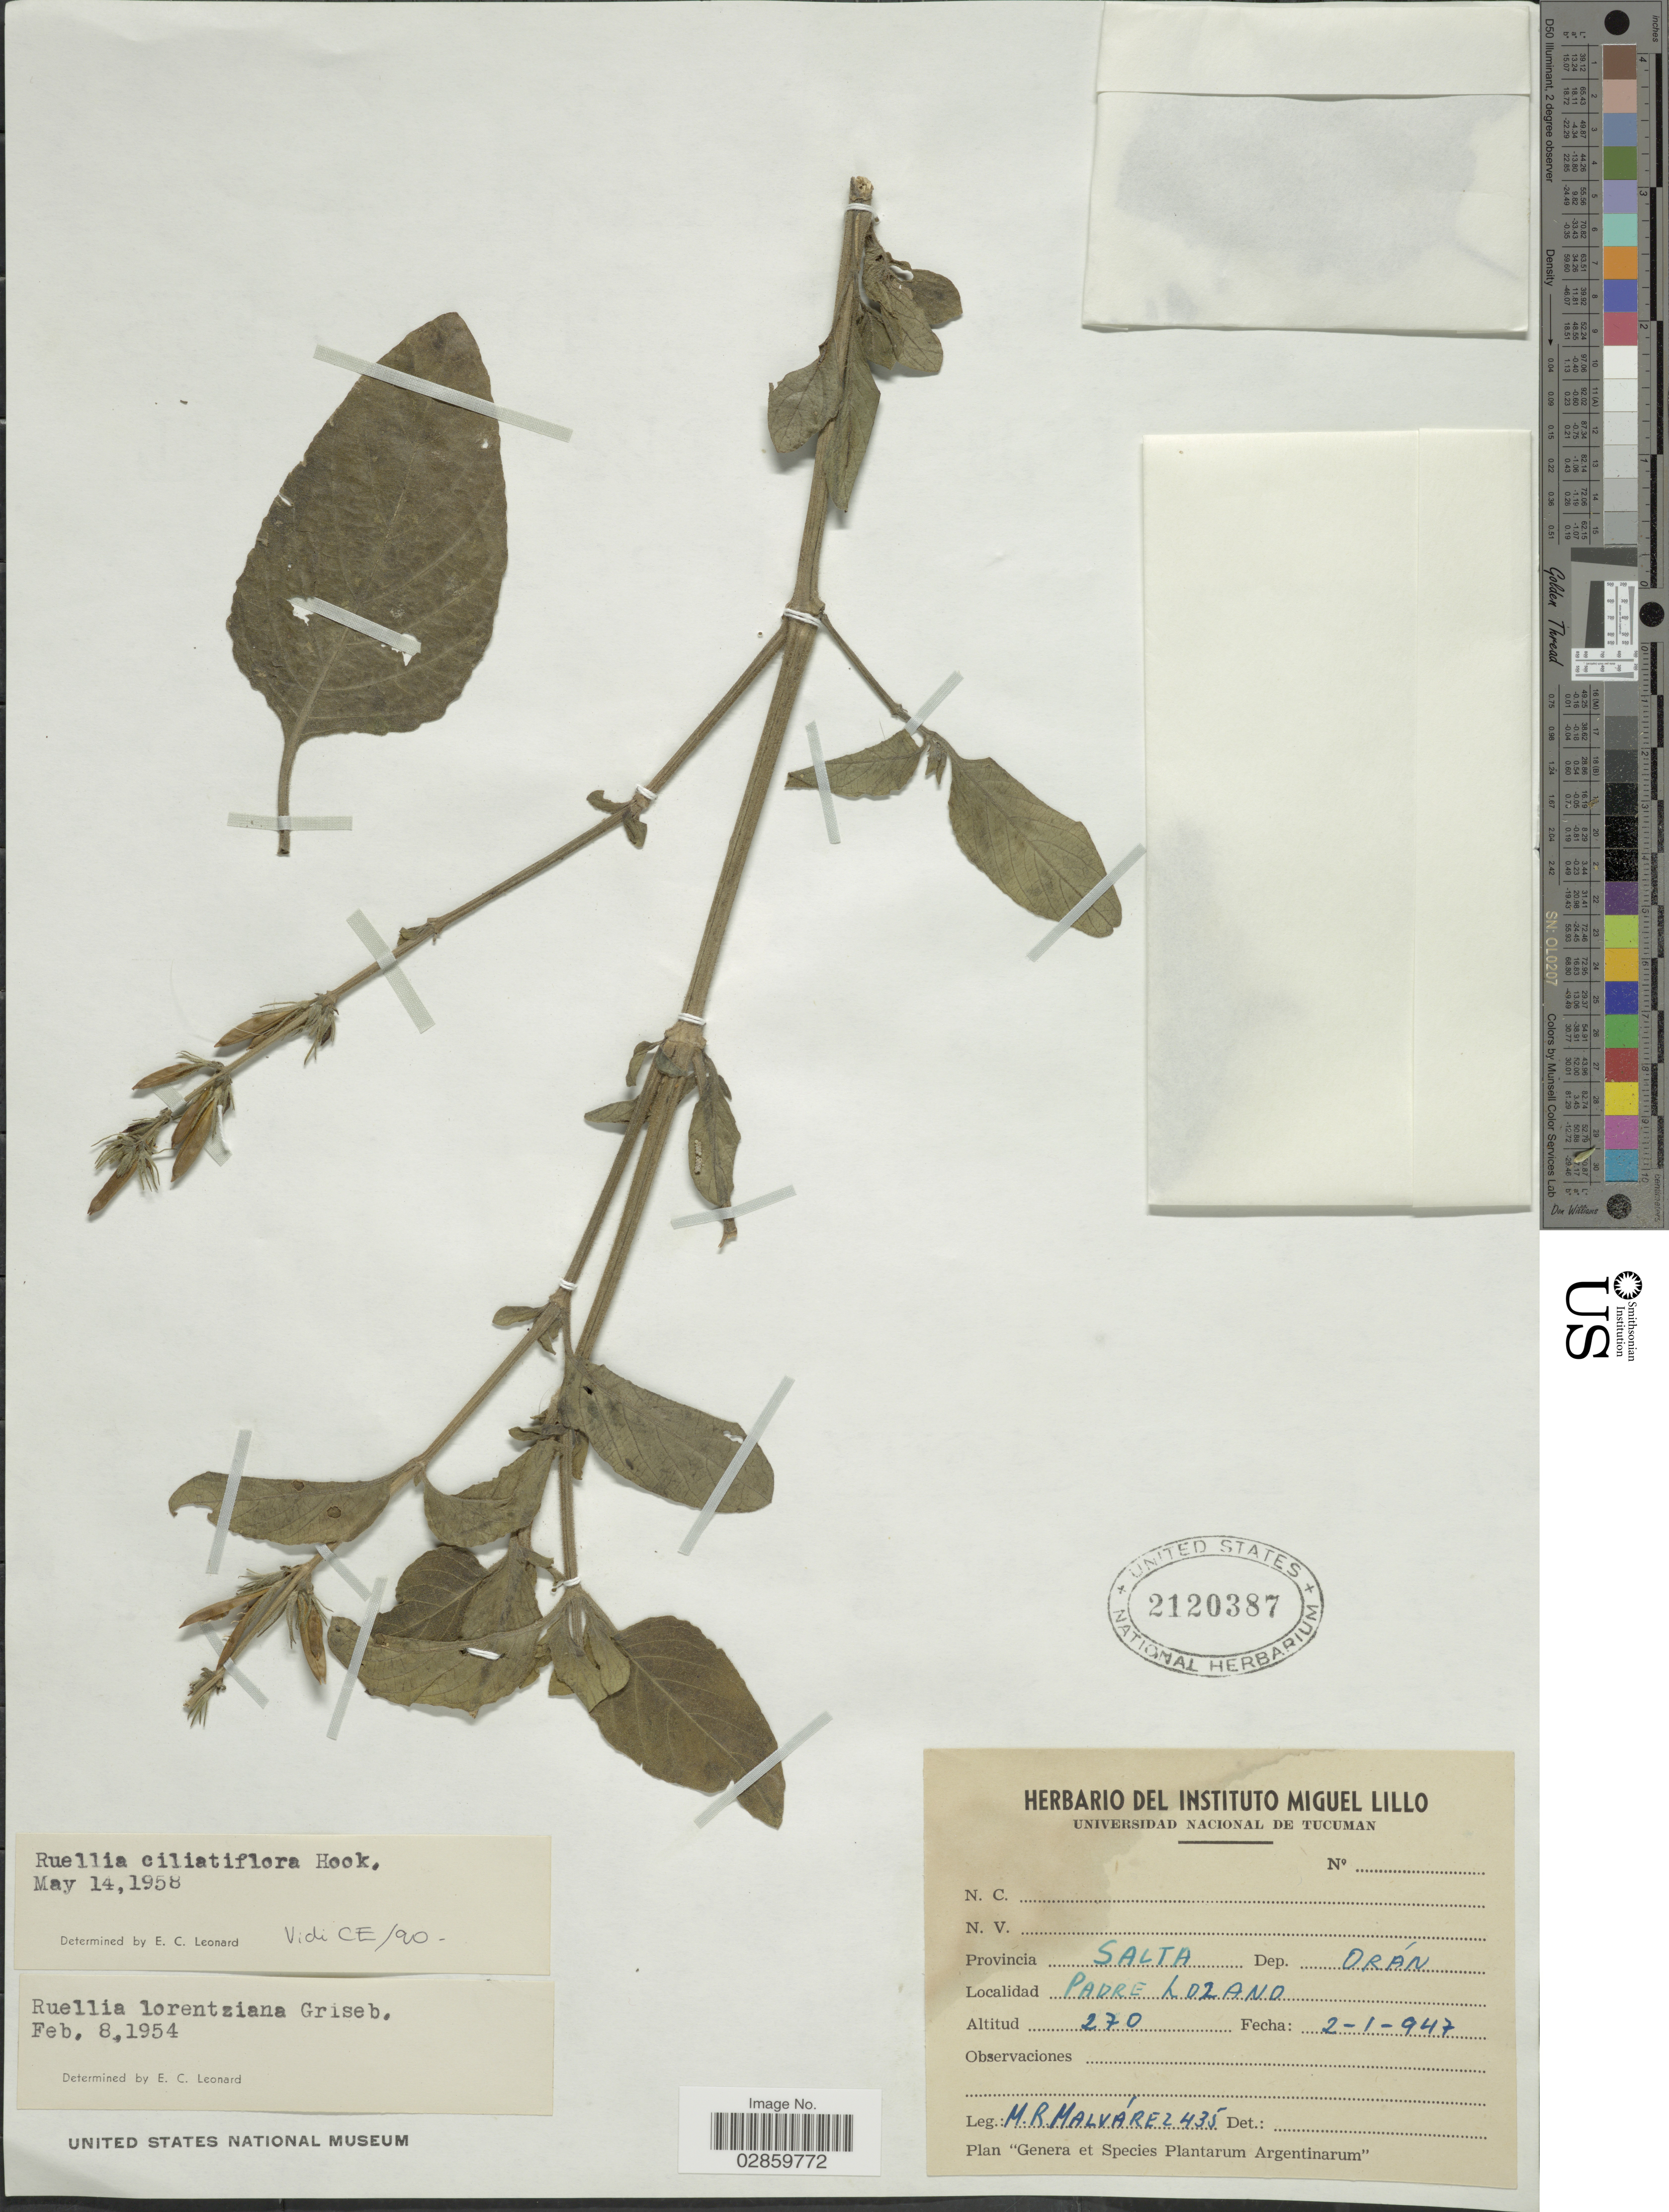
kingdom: Plantae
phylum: Tracheophyta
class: Magnoliopsida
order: Lamiales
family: Acanthaceae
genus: Ruellia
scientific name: Ruellia ciliatiflora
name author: Hook.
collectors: M. Malvárez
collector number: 435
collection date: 1947-01-02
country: Argentina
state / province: Salta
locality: Dep. Orán. Padre Lozano.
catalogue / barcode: US 2120387